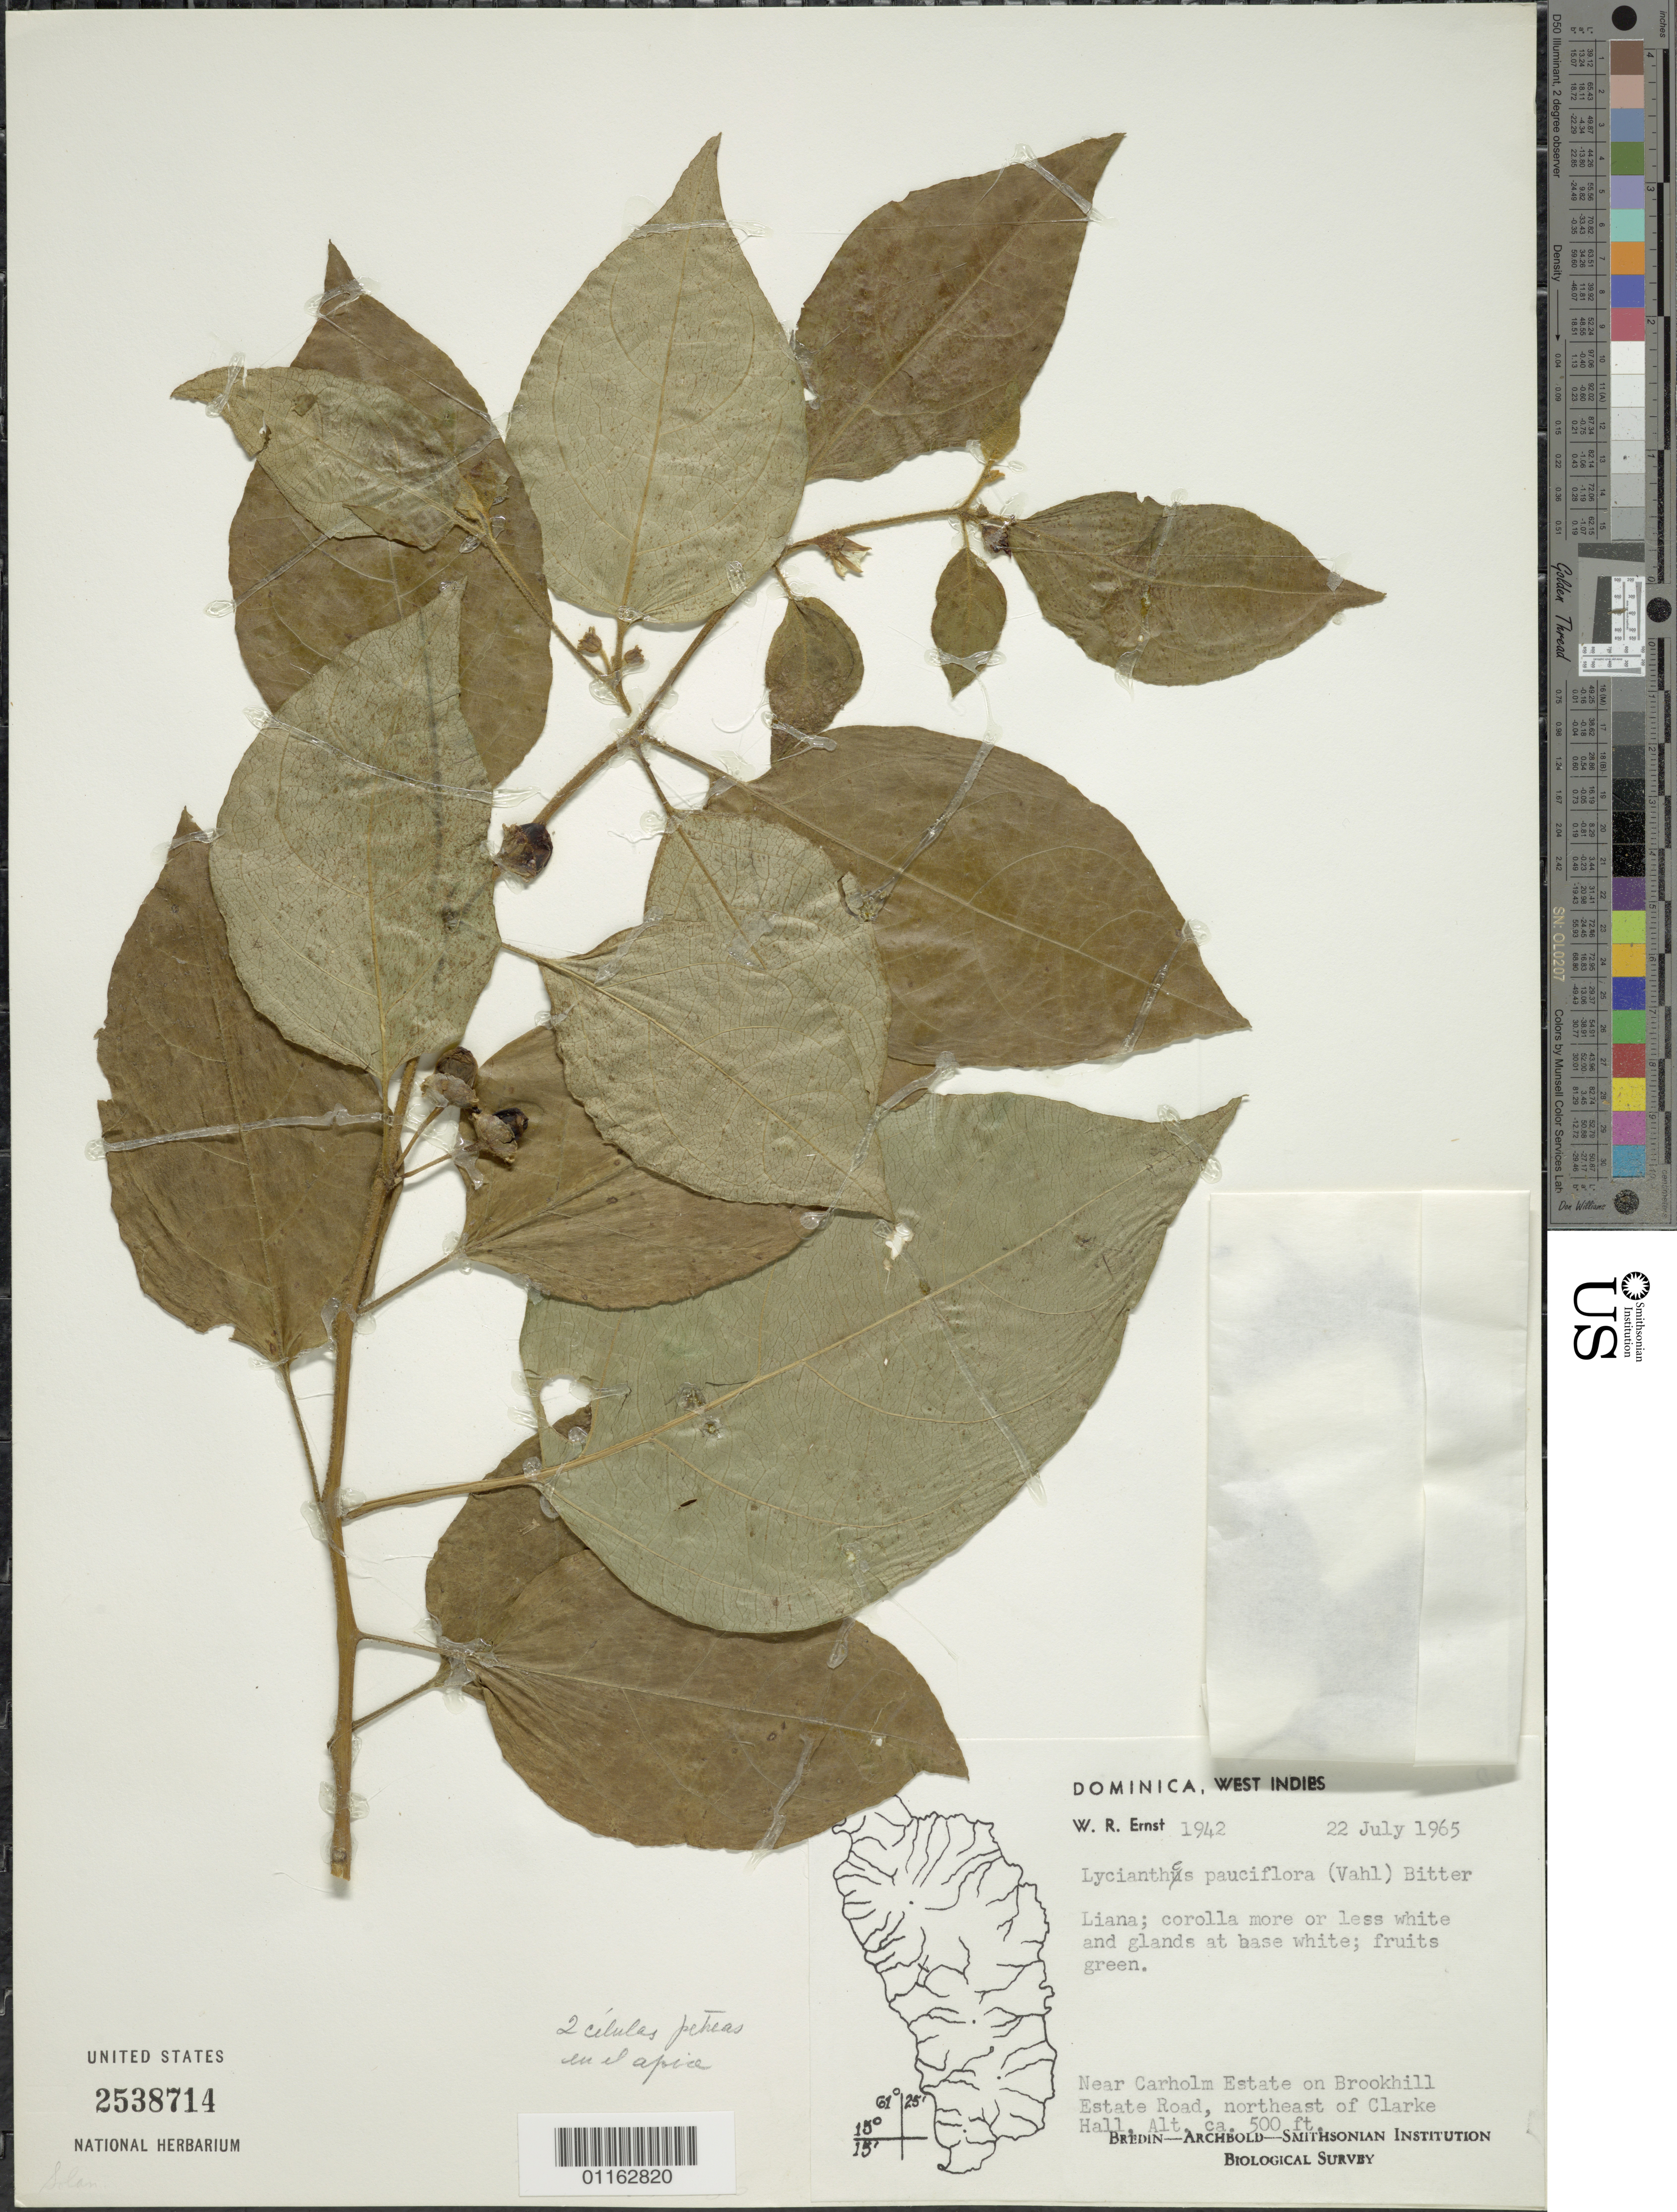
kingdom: Plantae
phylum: Tracheophyta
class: Magnoliopsida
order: Solanales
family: Solanaceae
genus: Lycianthes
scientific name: Lycianthes pauciflora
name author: (Vahl) Bitter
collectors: W. R. Ernst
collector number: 1942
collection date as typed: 22 Jul 1965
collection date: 1965-07-22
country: Dominica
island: Dominica I.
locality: Near Carholm Estate on Brookhill Estate Rd, NE of Clarke Hall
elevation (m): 152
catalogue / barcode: US 2538714